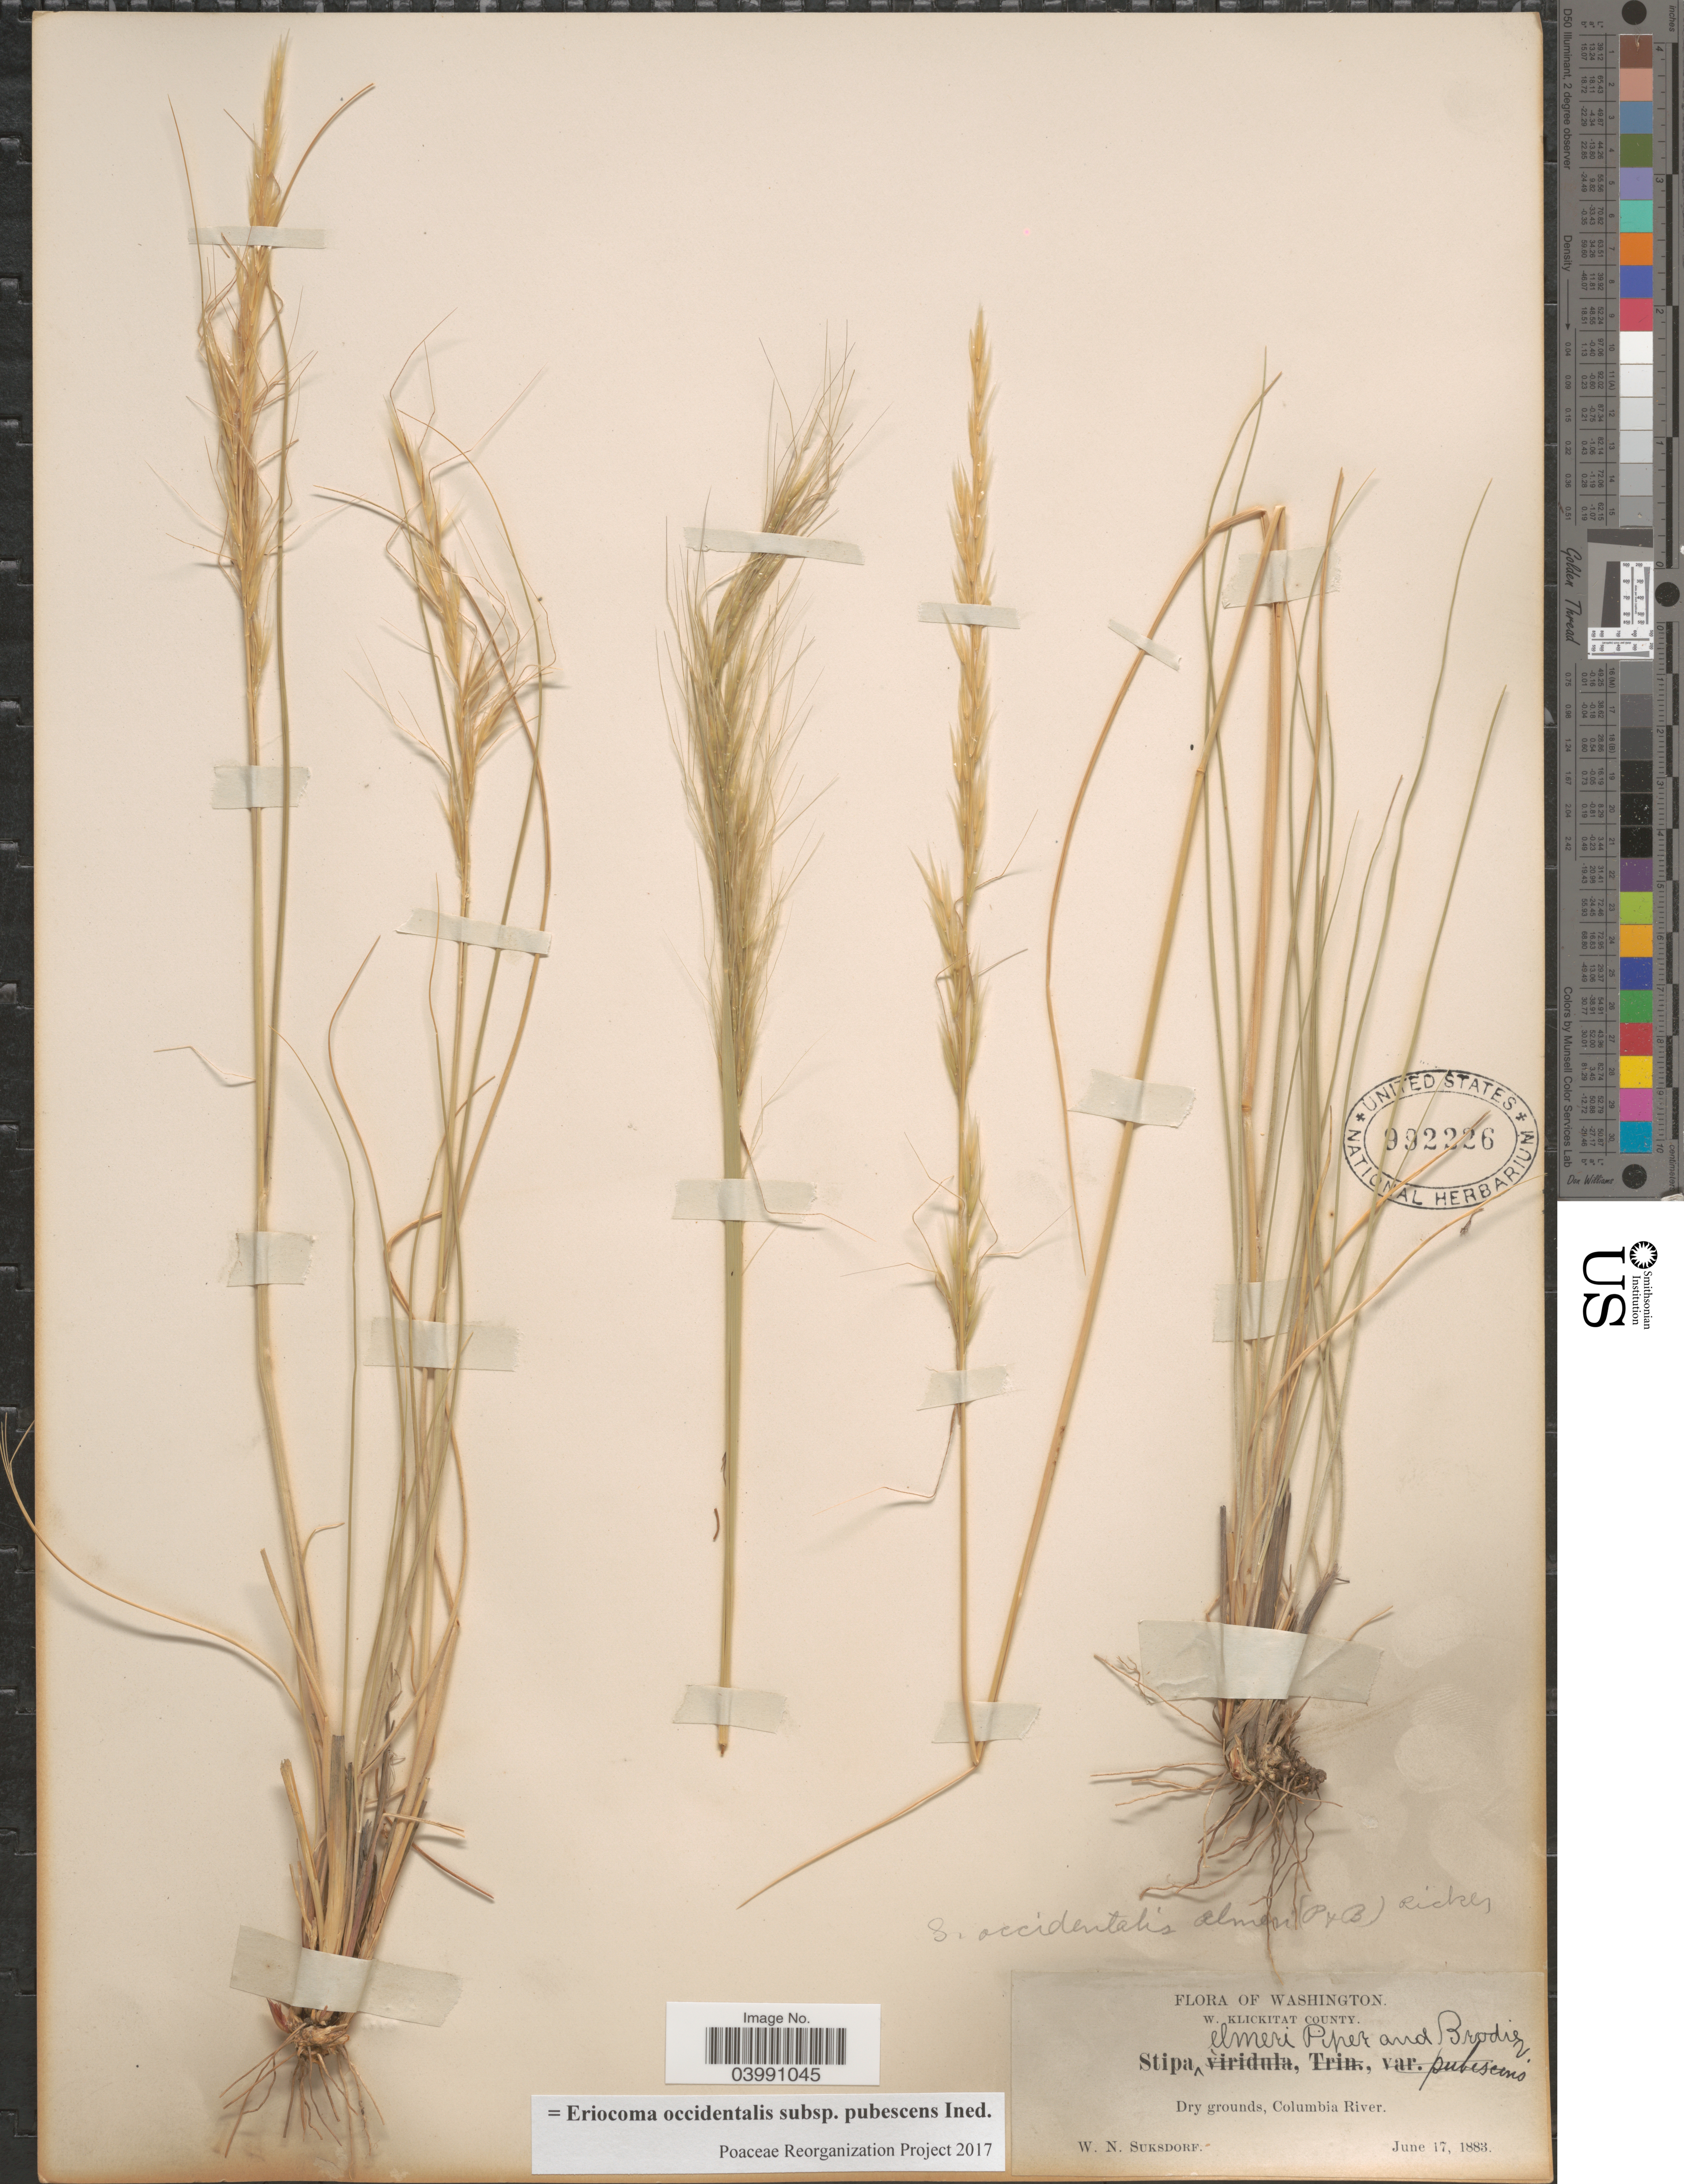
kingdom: Plantae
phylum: Tracheophyta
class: Liliopsida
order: Poales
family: Poaceae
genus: Eriocoma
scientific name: Eriocoma occidentalis subsp. pubescens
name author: (Vasey) Romasch.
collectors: W. N. Suksdorf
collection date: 1883-06-17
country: United States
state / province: Washington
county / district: Klickitat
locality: W. Klickitat County. Columbia River.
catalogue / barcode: US 992226